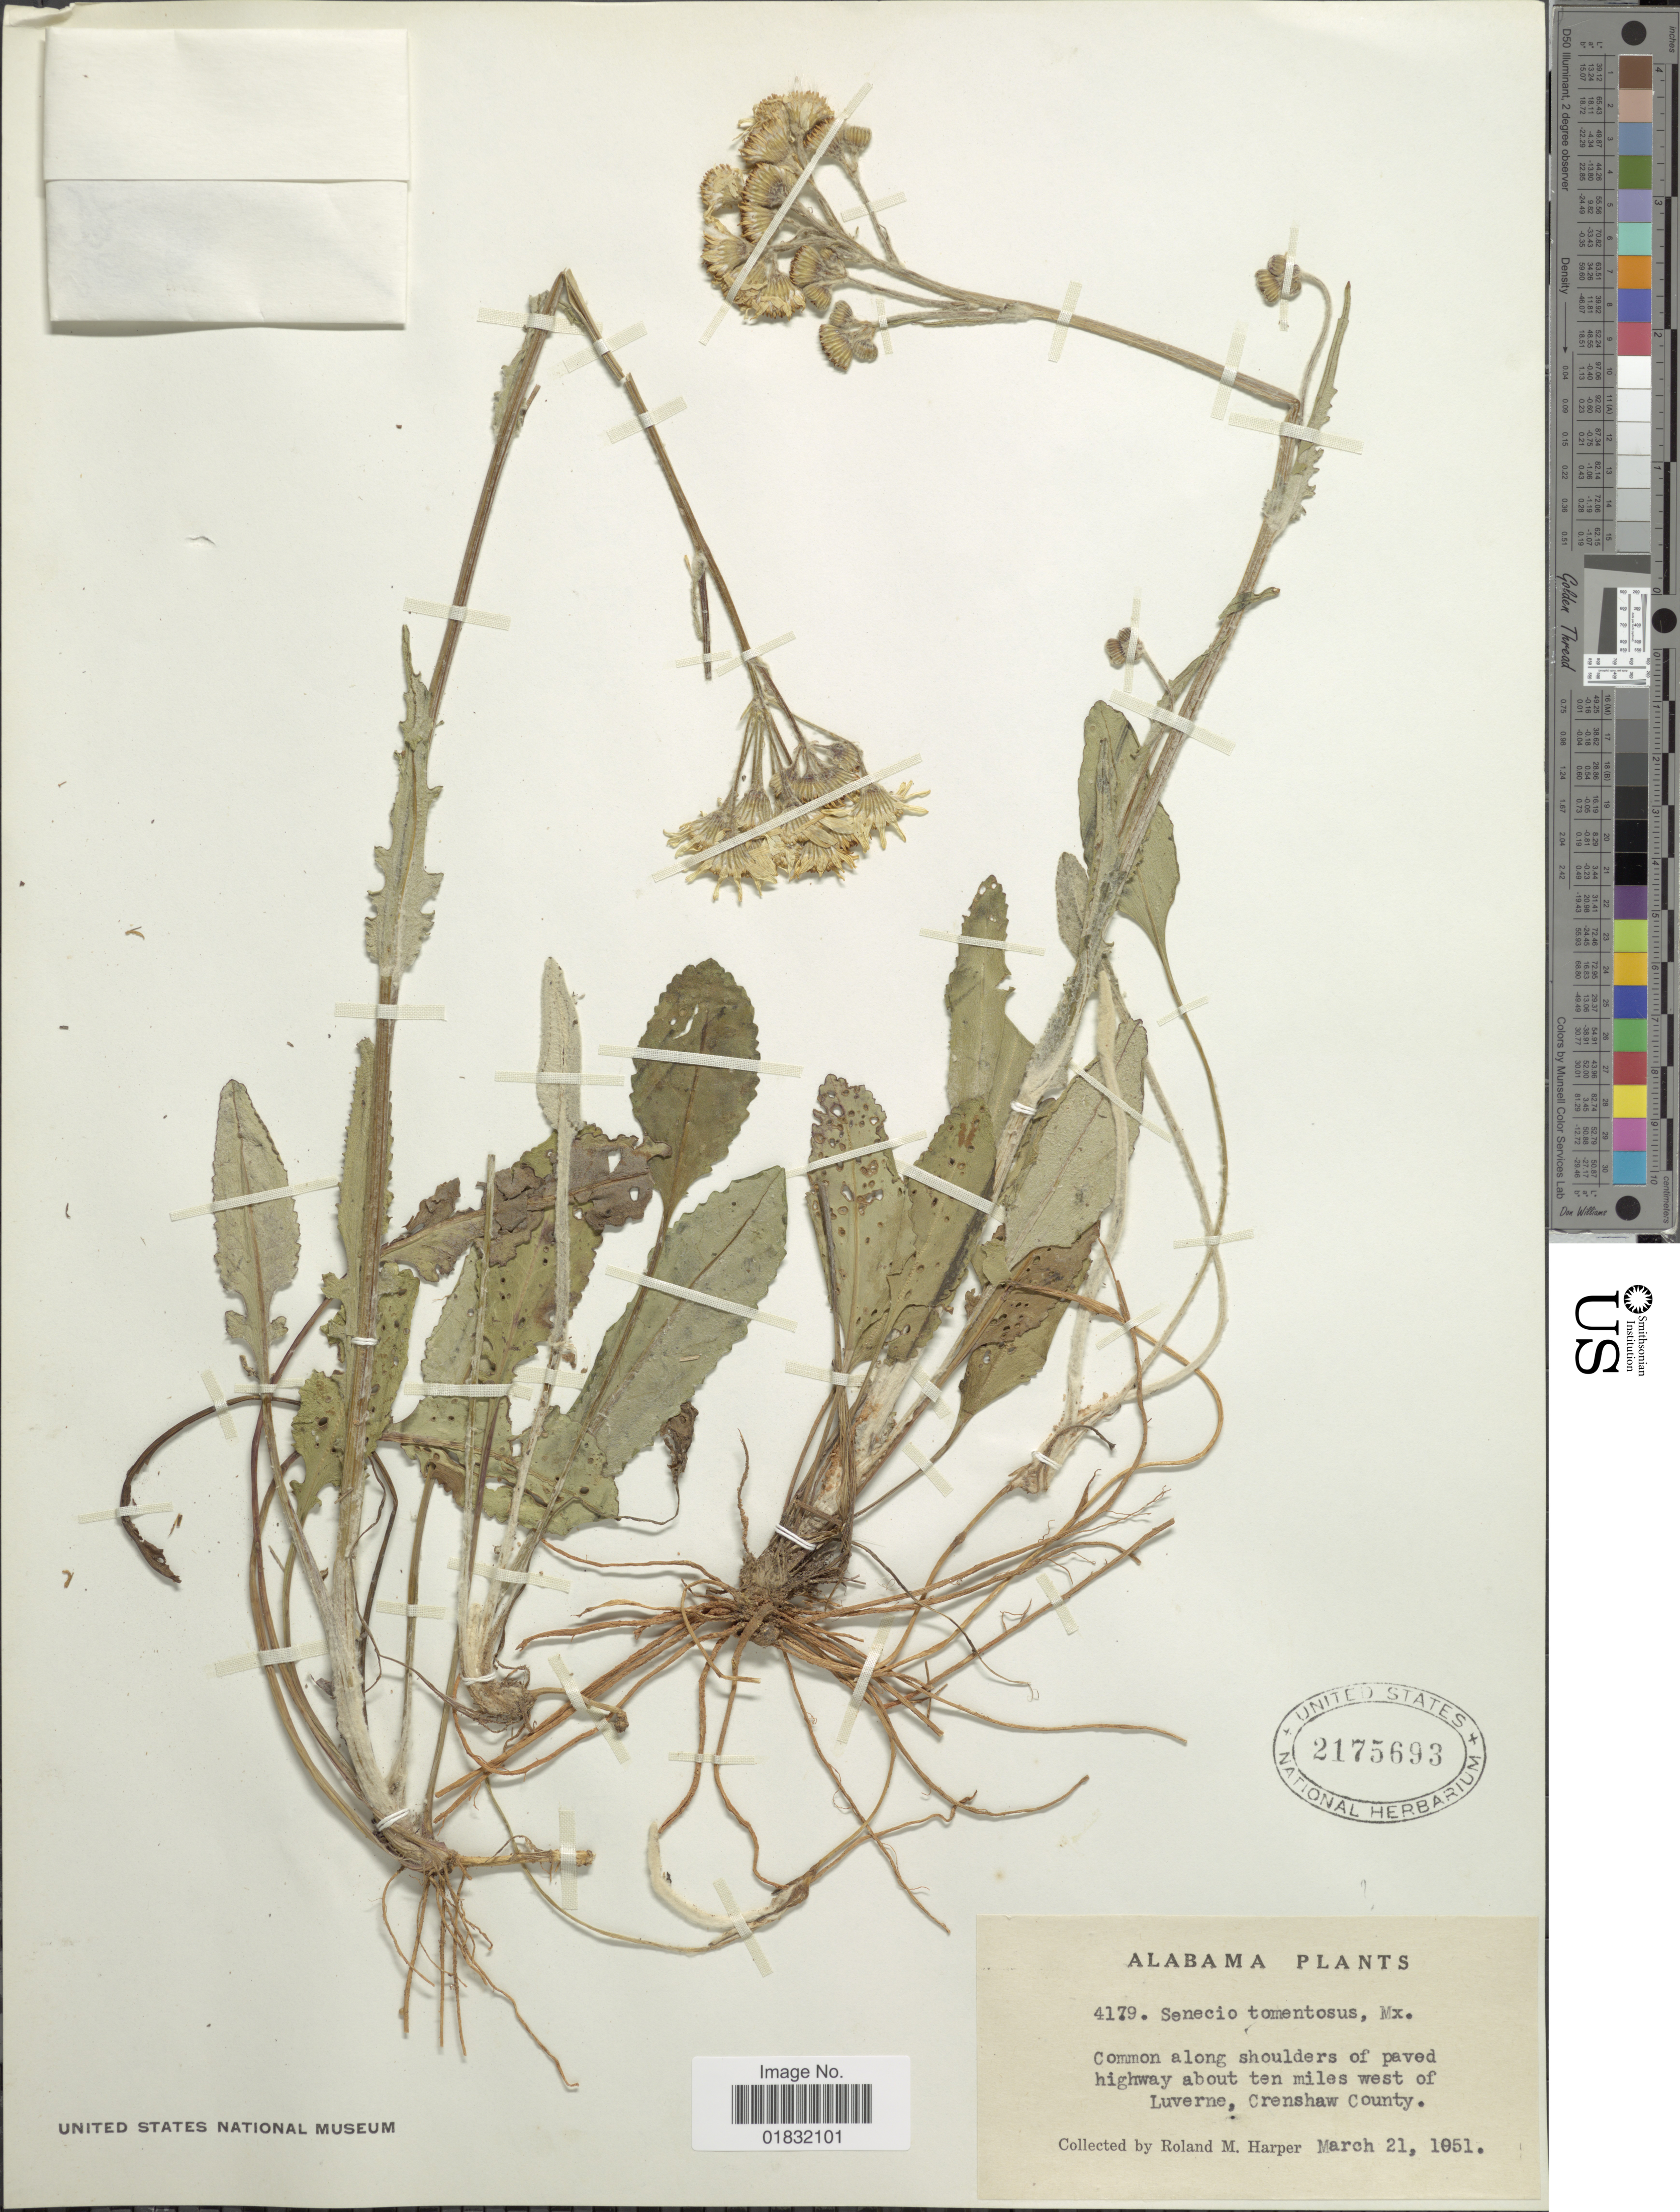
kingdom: Plantae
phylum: Tracheophyta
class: Magnoliopsida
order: Asterales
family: Asteraceae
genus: Packera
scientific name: Packera dubia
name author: (Spreng.) Trock & Mabb.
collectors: R. M. Harper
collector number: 4179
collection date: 1951-03-21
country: United States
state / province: Alabama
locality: Common along shoulders of paved highway about ten miles west of Luverne, Crenshaw County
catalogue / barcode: US 2175693